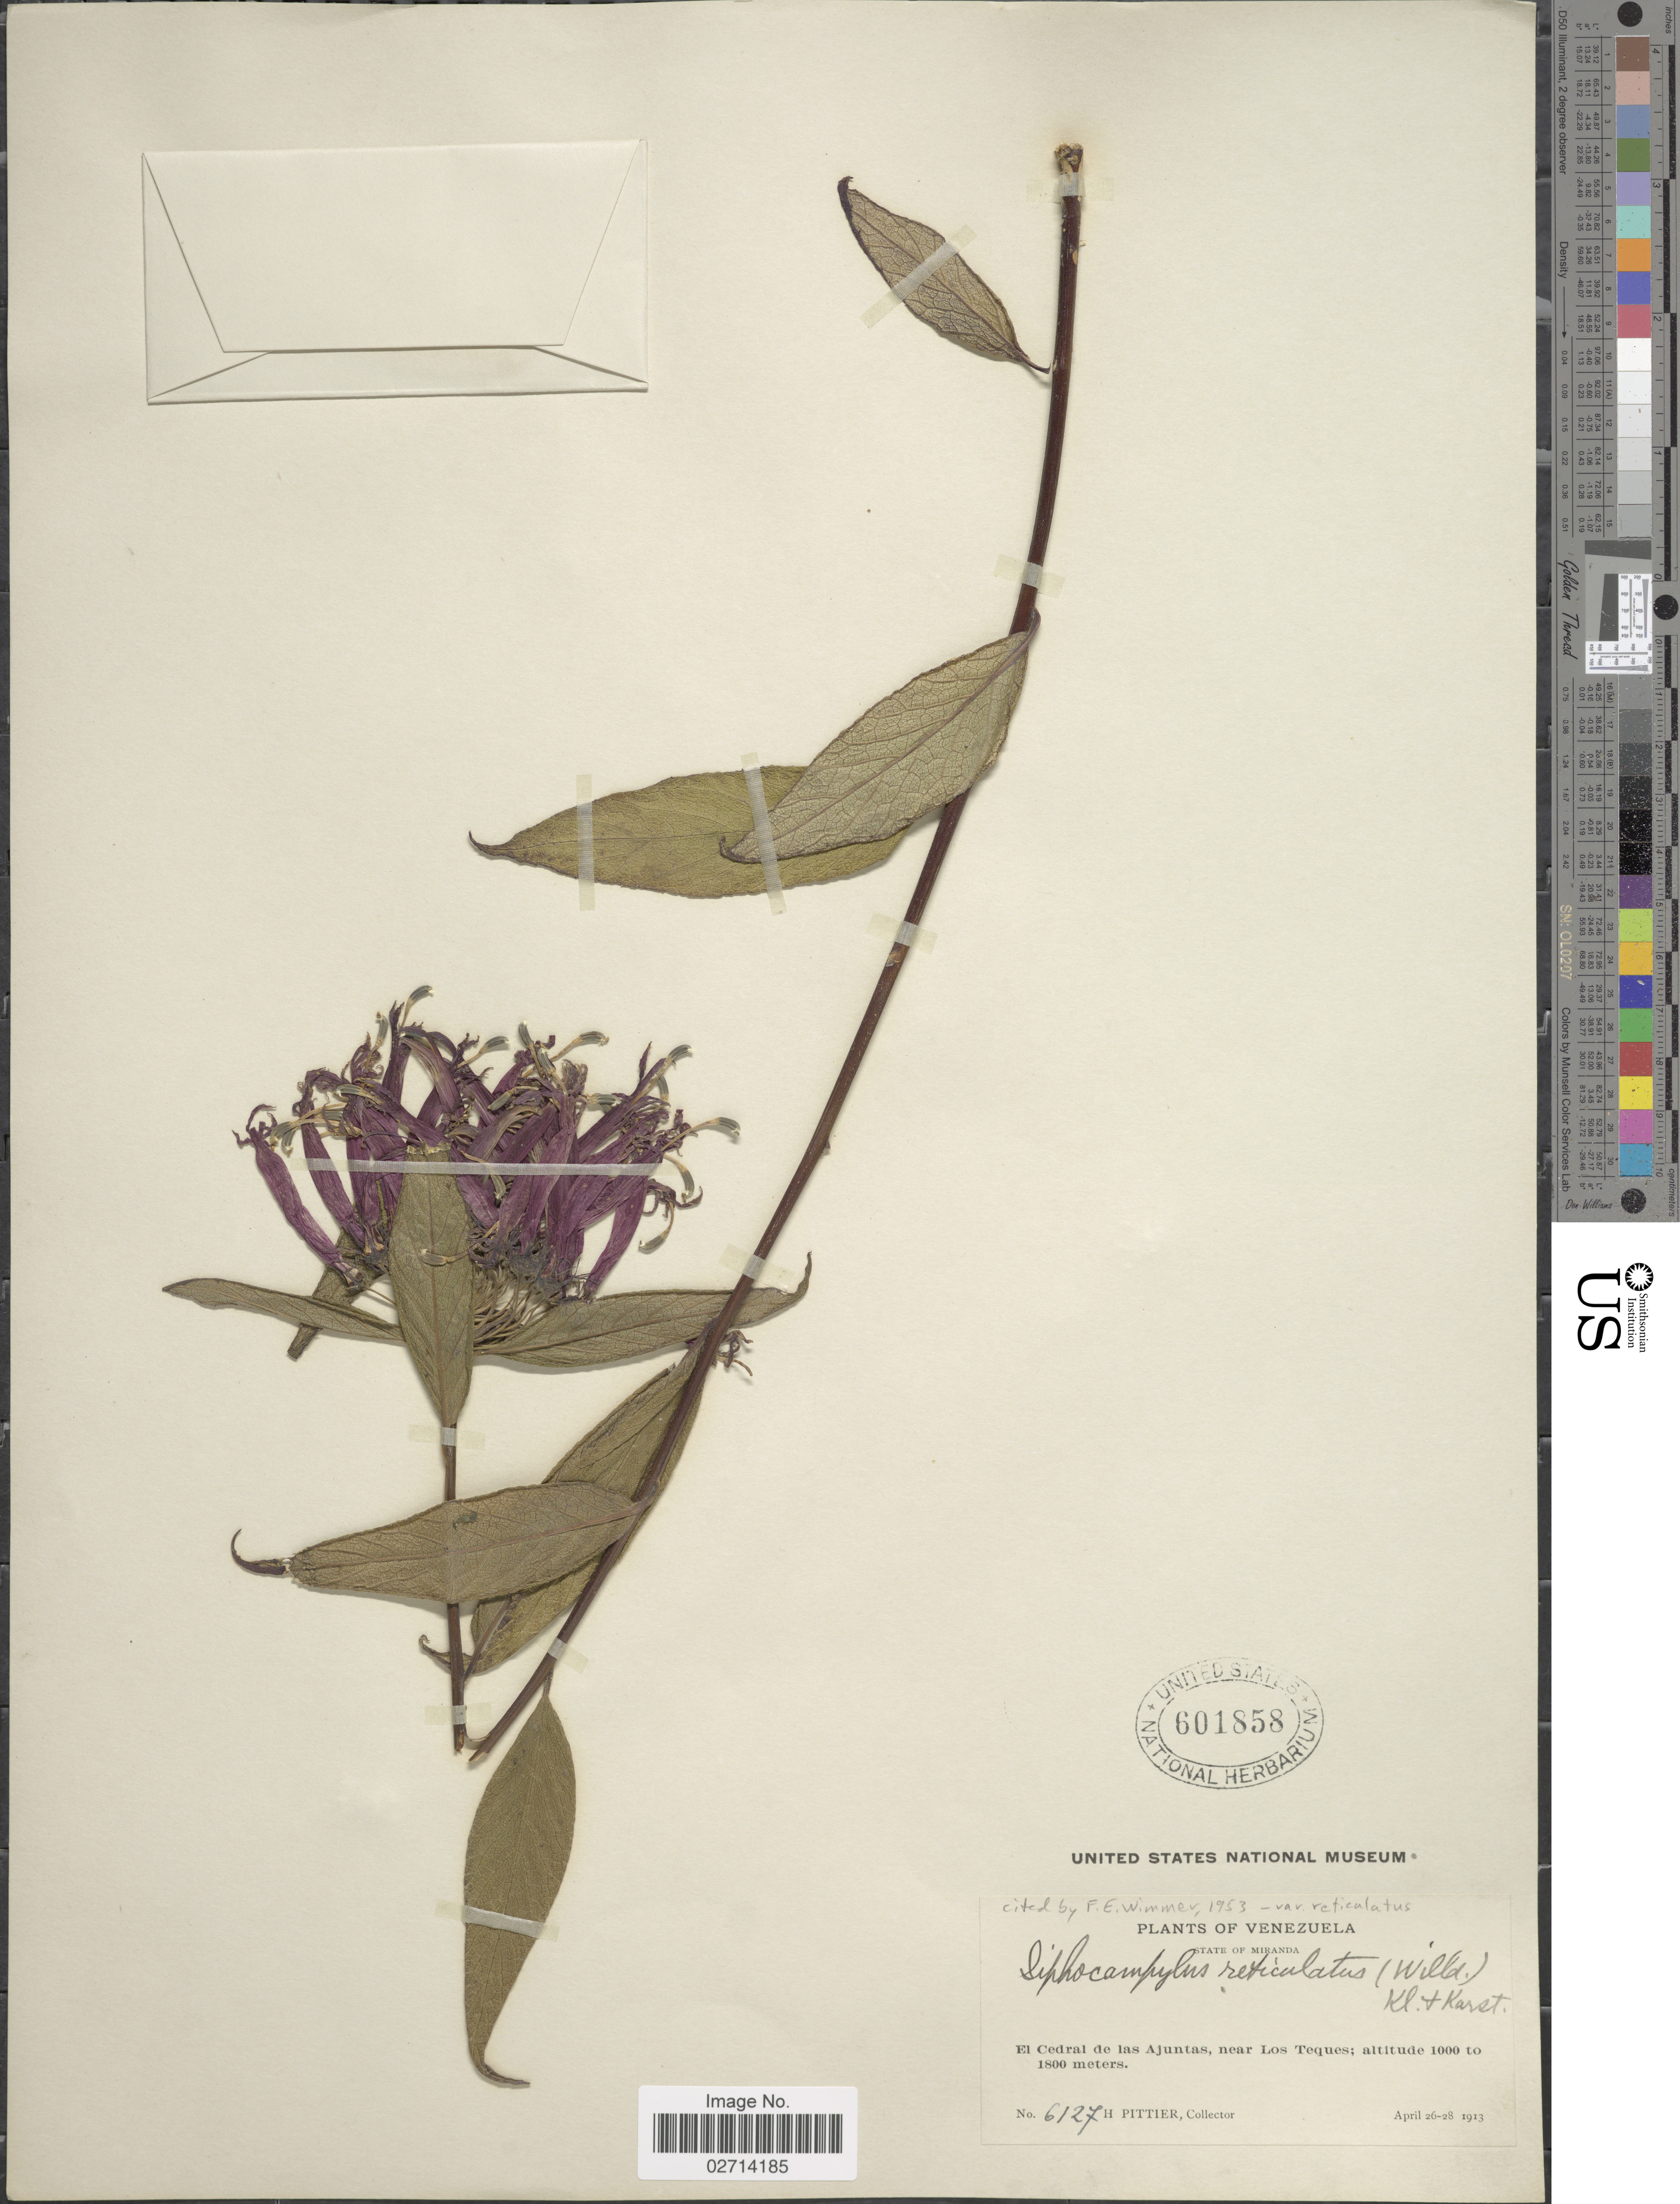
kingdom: Plantae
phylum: Tracheophyta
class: Magnoliopsida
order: Asterales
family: Campanulaceae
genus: Siphocampylus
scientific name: Siphocampylus reticulatus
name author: (Willd. ex Schult. & Roem.) Klotzsch & H. Karst. ex Vatke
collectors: H. F. Pittier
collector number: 6127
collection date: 1913-04-26/1913-04-28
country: Venezuela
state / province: Miranda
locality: El Cedral de las Ajuntas, near Los Teques.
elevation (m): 1000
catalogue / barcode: US 601858